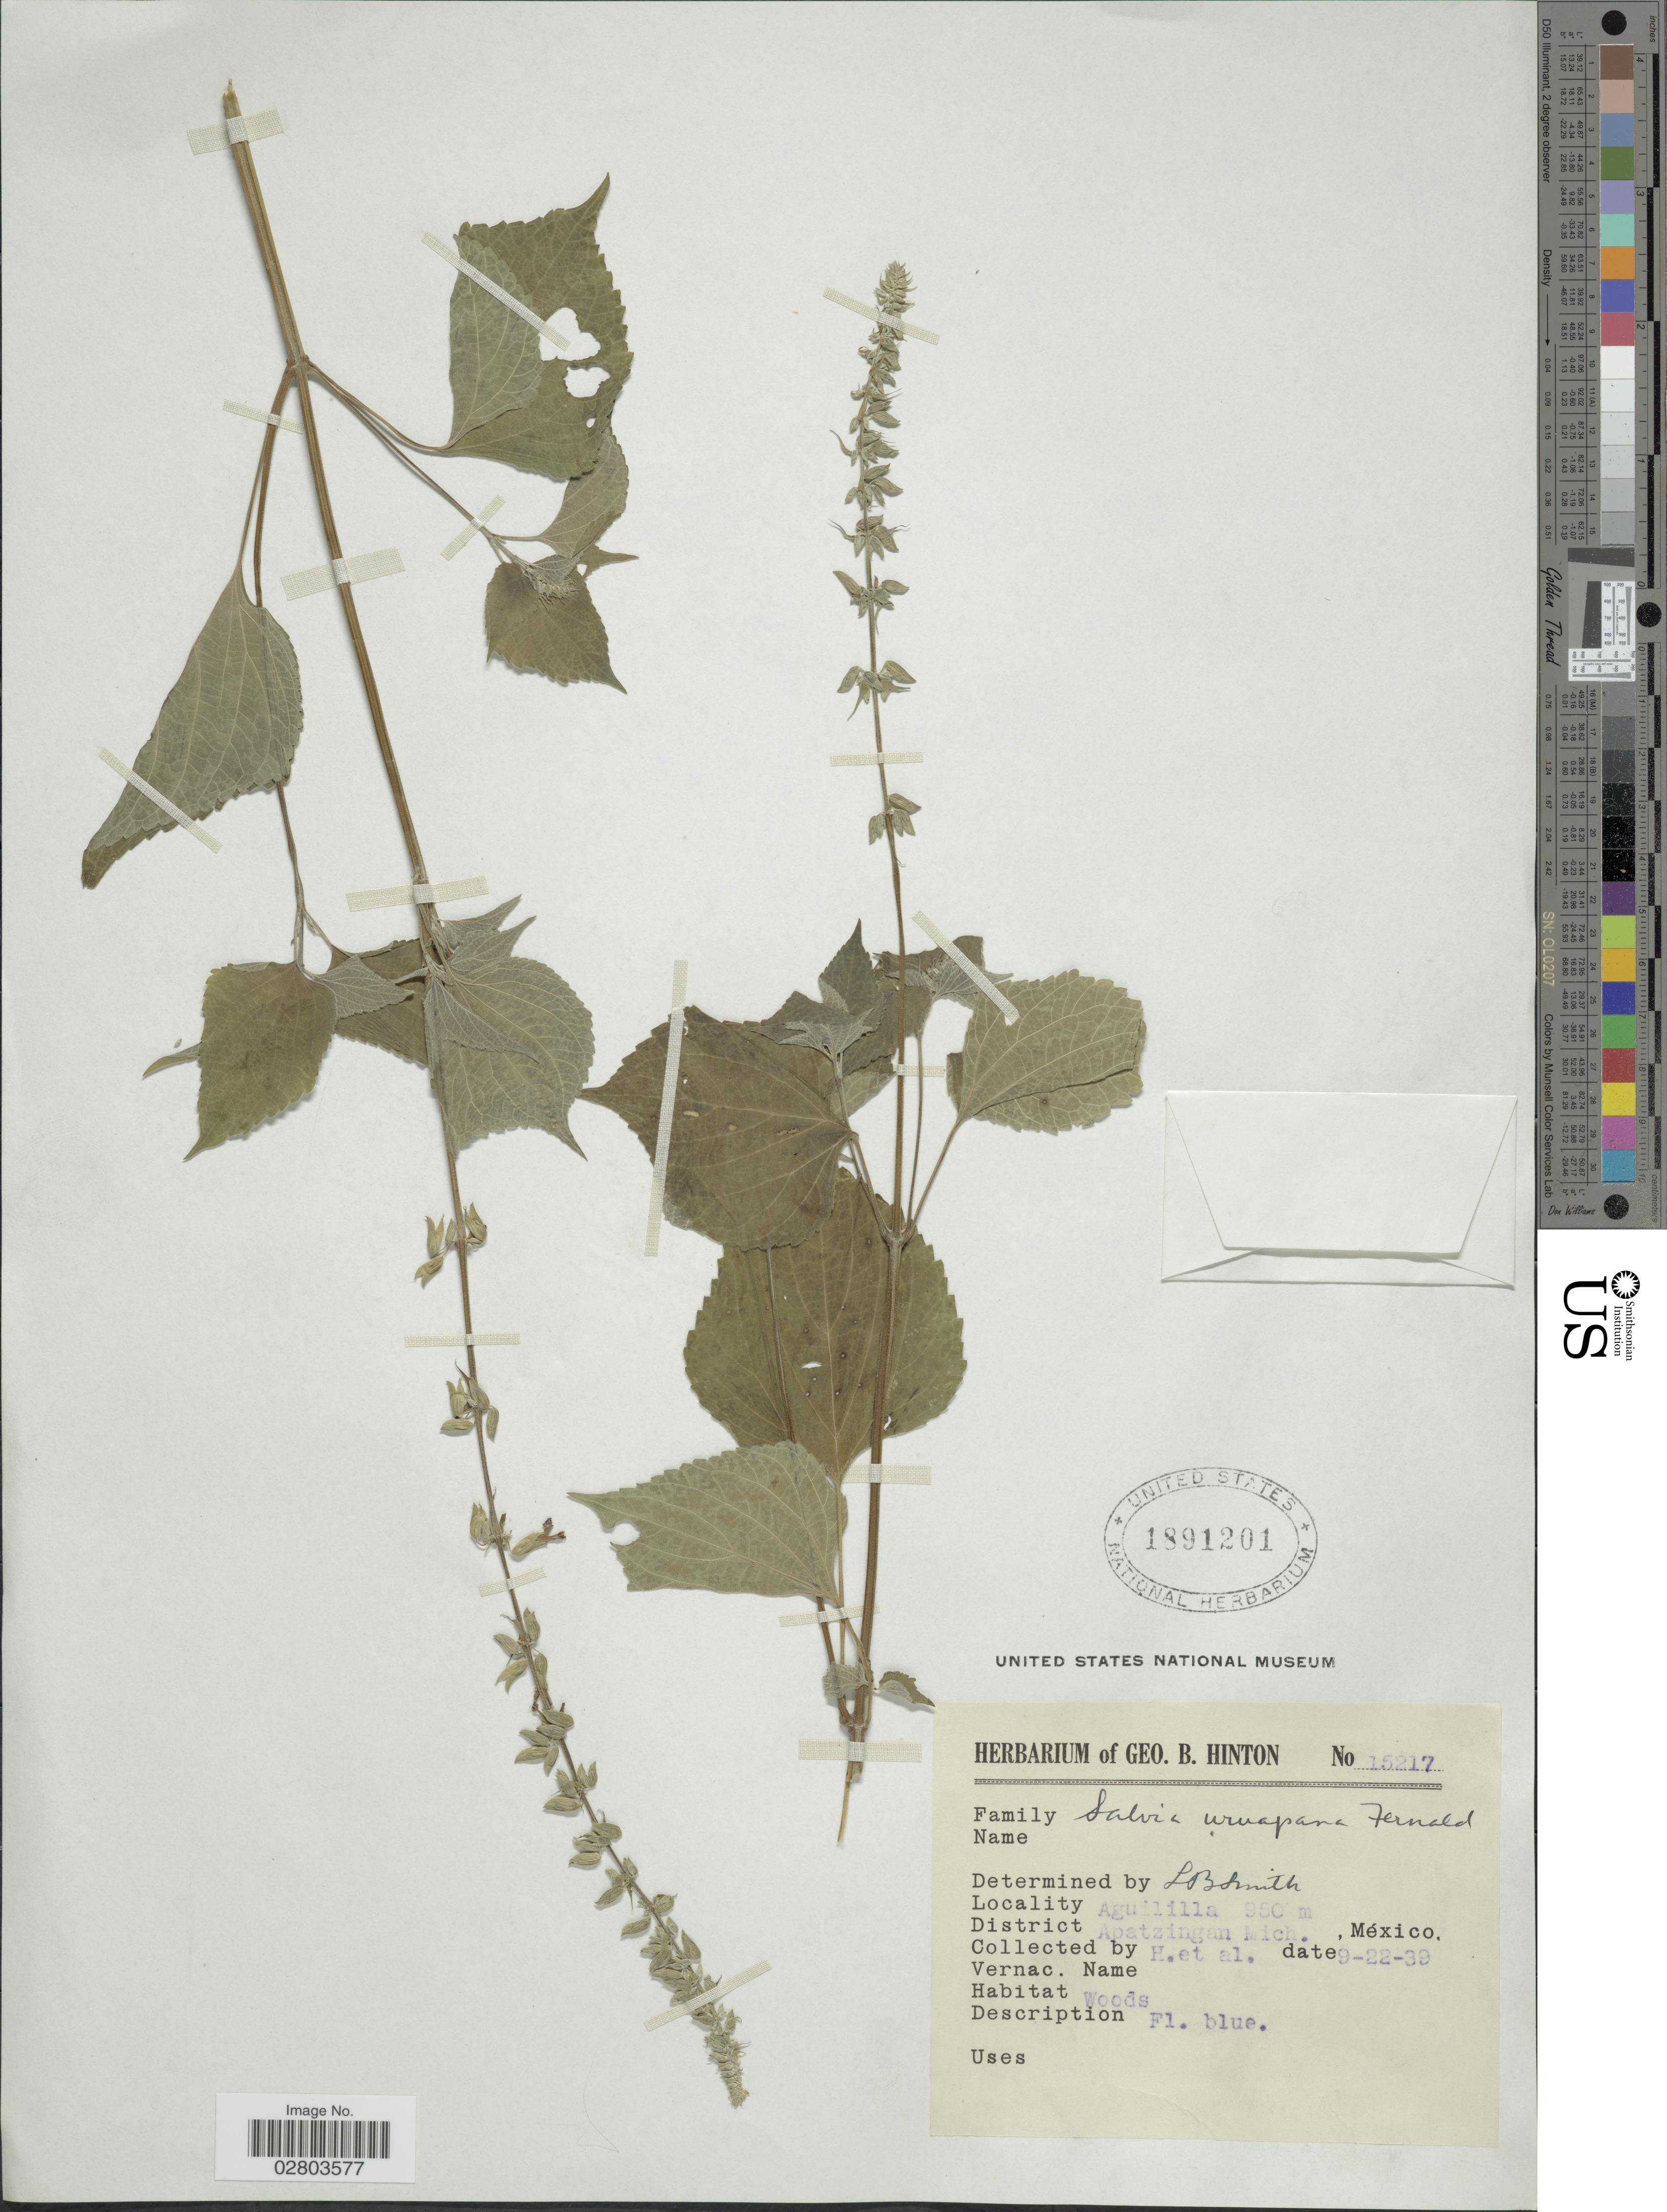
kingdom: Plantae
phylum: Tracheophyta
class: Magnoliopsida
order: Lamiales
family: Lamiaceae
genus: Salvia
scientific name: Salvia uruapana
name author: Fernald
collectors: G. B. Hinton & et al.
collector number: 15217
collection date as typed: Transcribed d/m/y: 22/9/39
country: Mexico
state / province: Michoacán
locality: Aguililla. District Apatzingan.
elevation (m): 950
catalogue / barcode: US 1891201